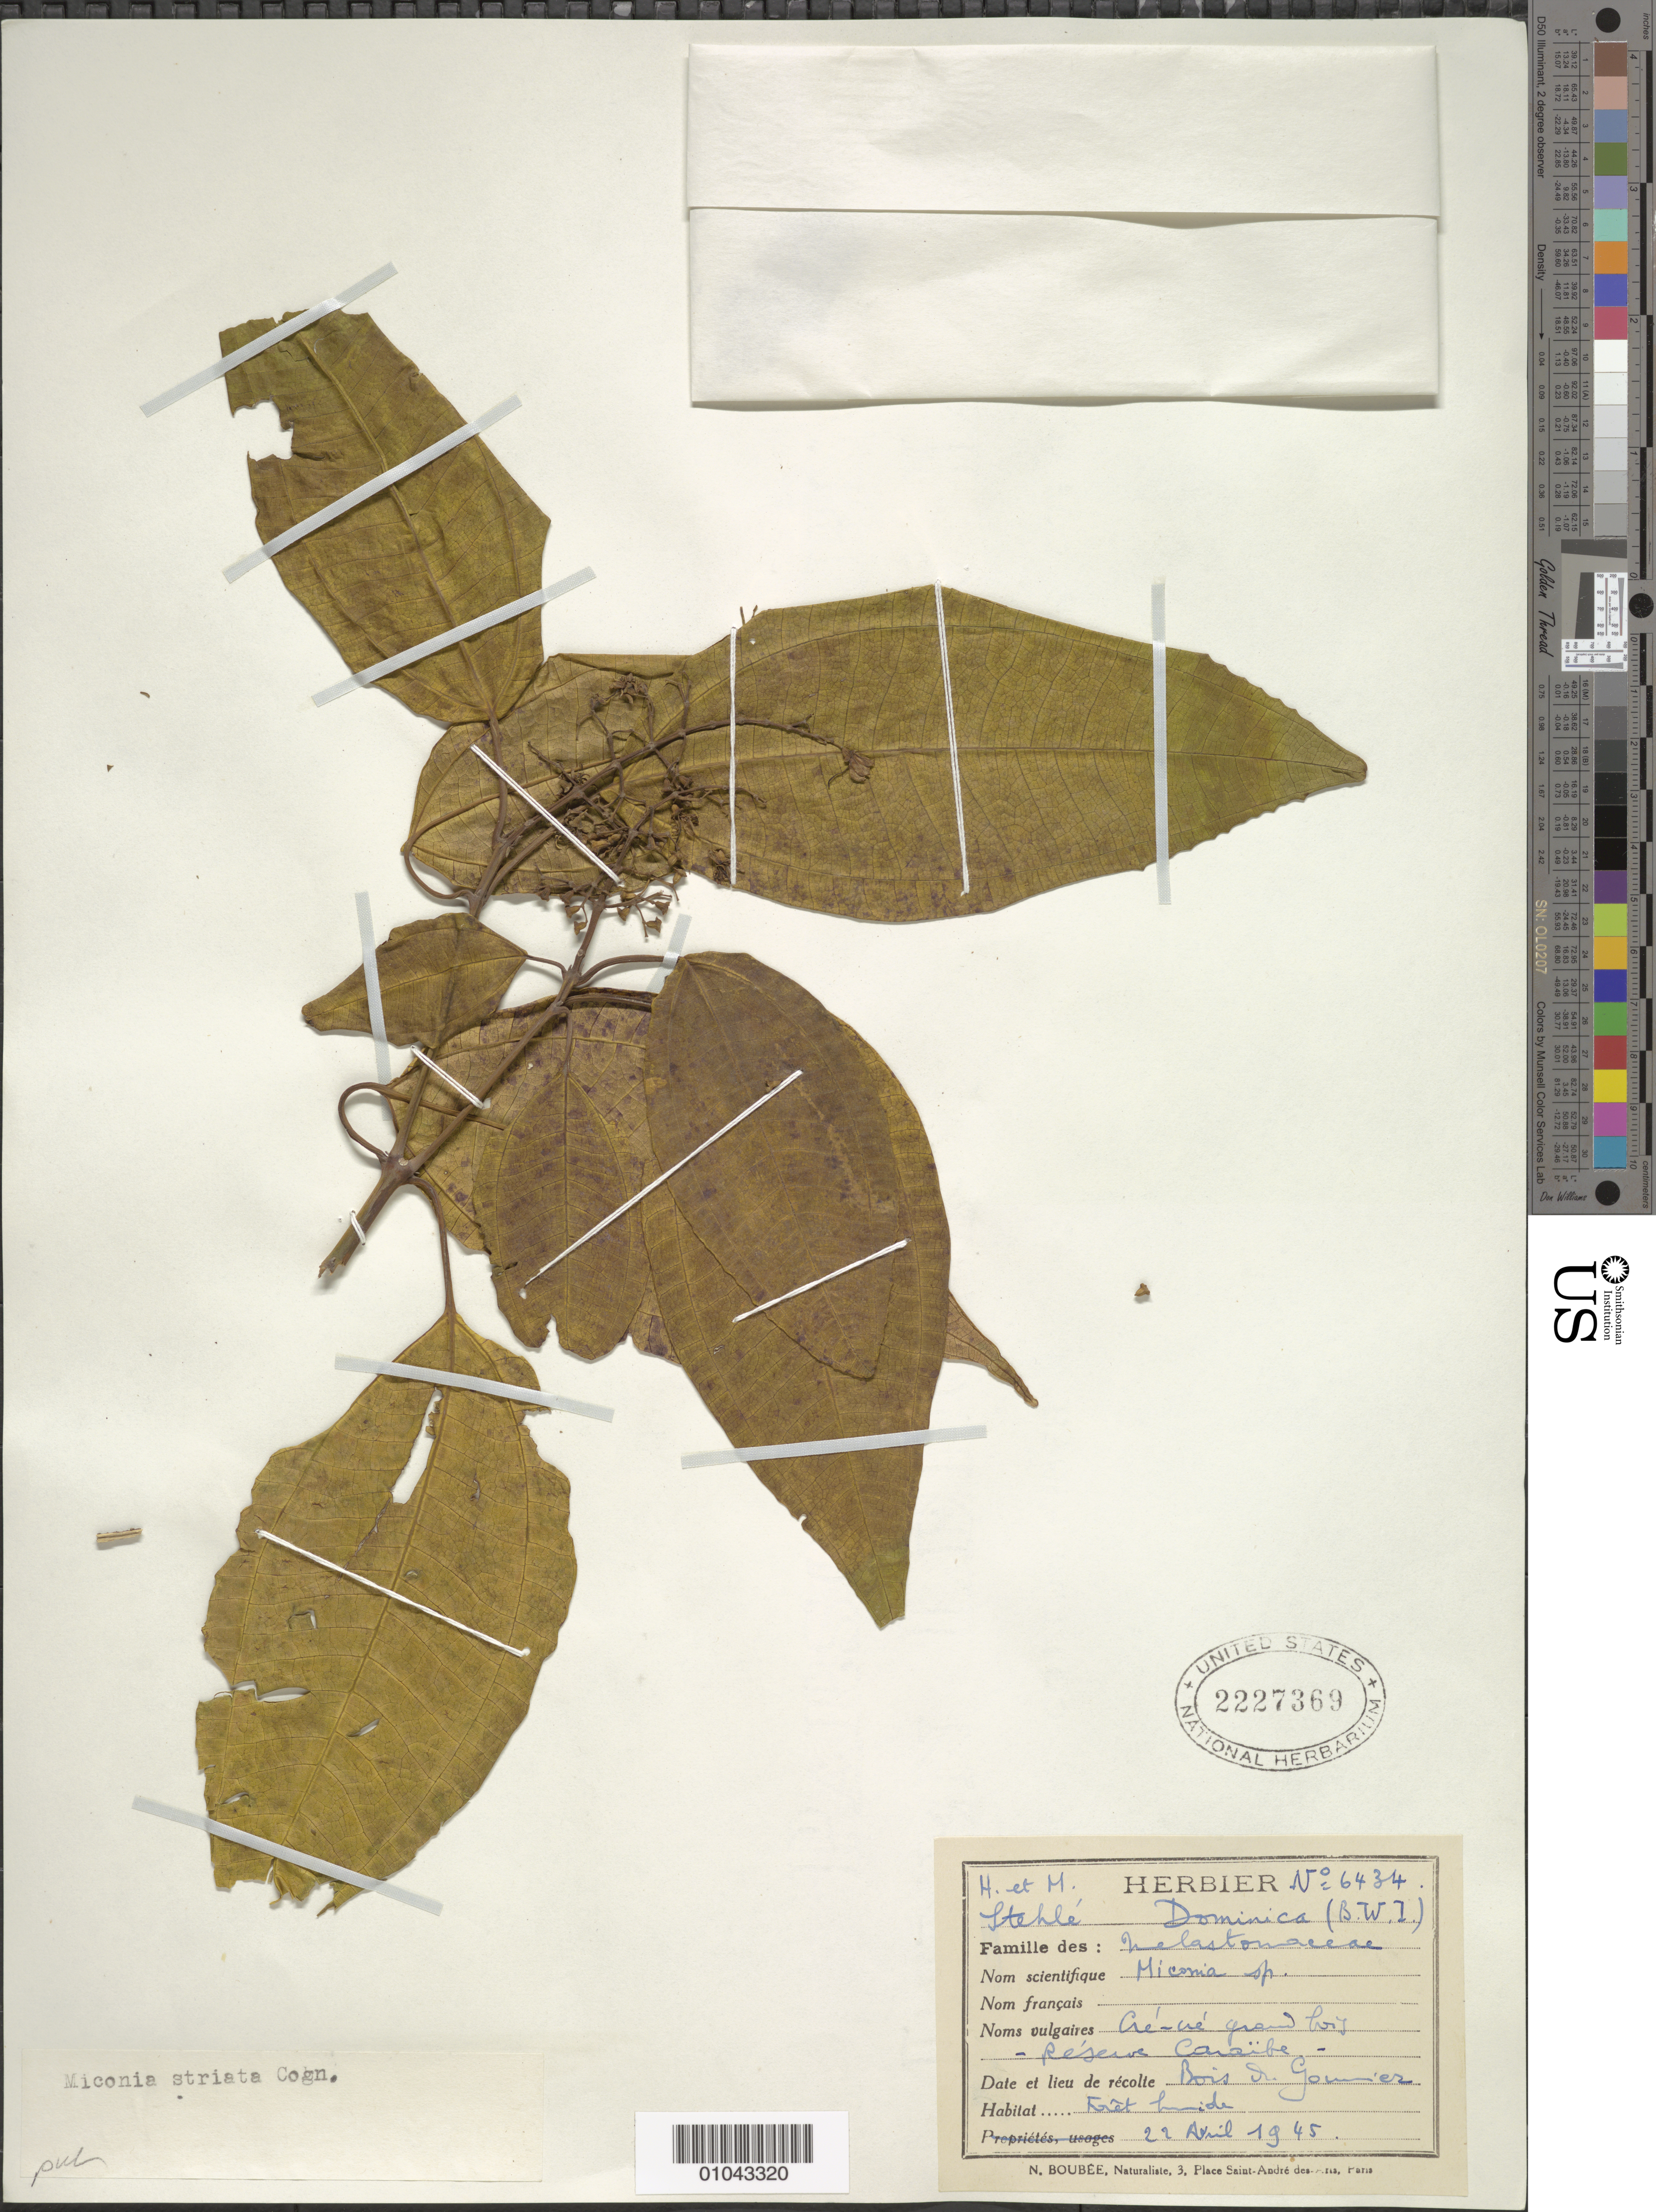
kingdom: Plantae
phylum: Tracheophyta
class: Magnoliopsida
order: Myrtales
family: Melastomataceae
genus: Miconia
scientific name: Miconia striata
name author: (Vahl) Cogn.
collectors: H. Stehlé & M. Stehlé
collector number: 6434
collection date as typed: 22 Apr 1945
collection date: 1945-04-22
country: Dominica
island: Dominica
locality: Réserve Caraïbe, Bois du Gomier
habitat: Forêt humide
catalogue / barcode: US 2227369